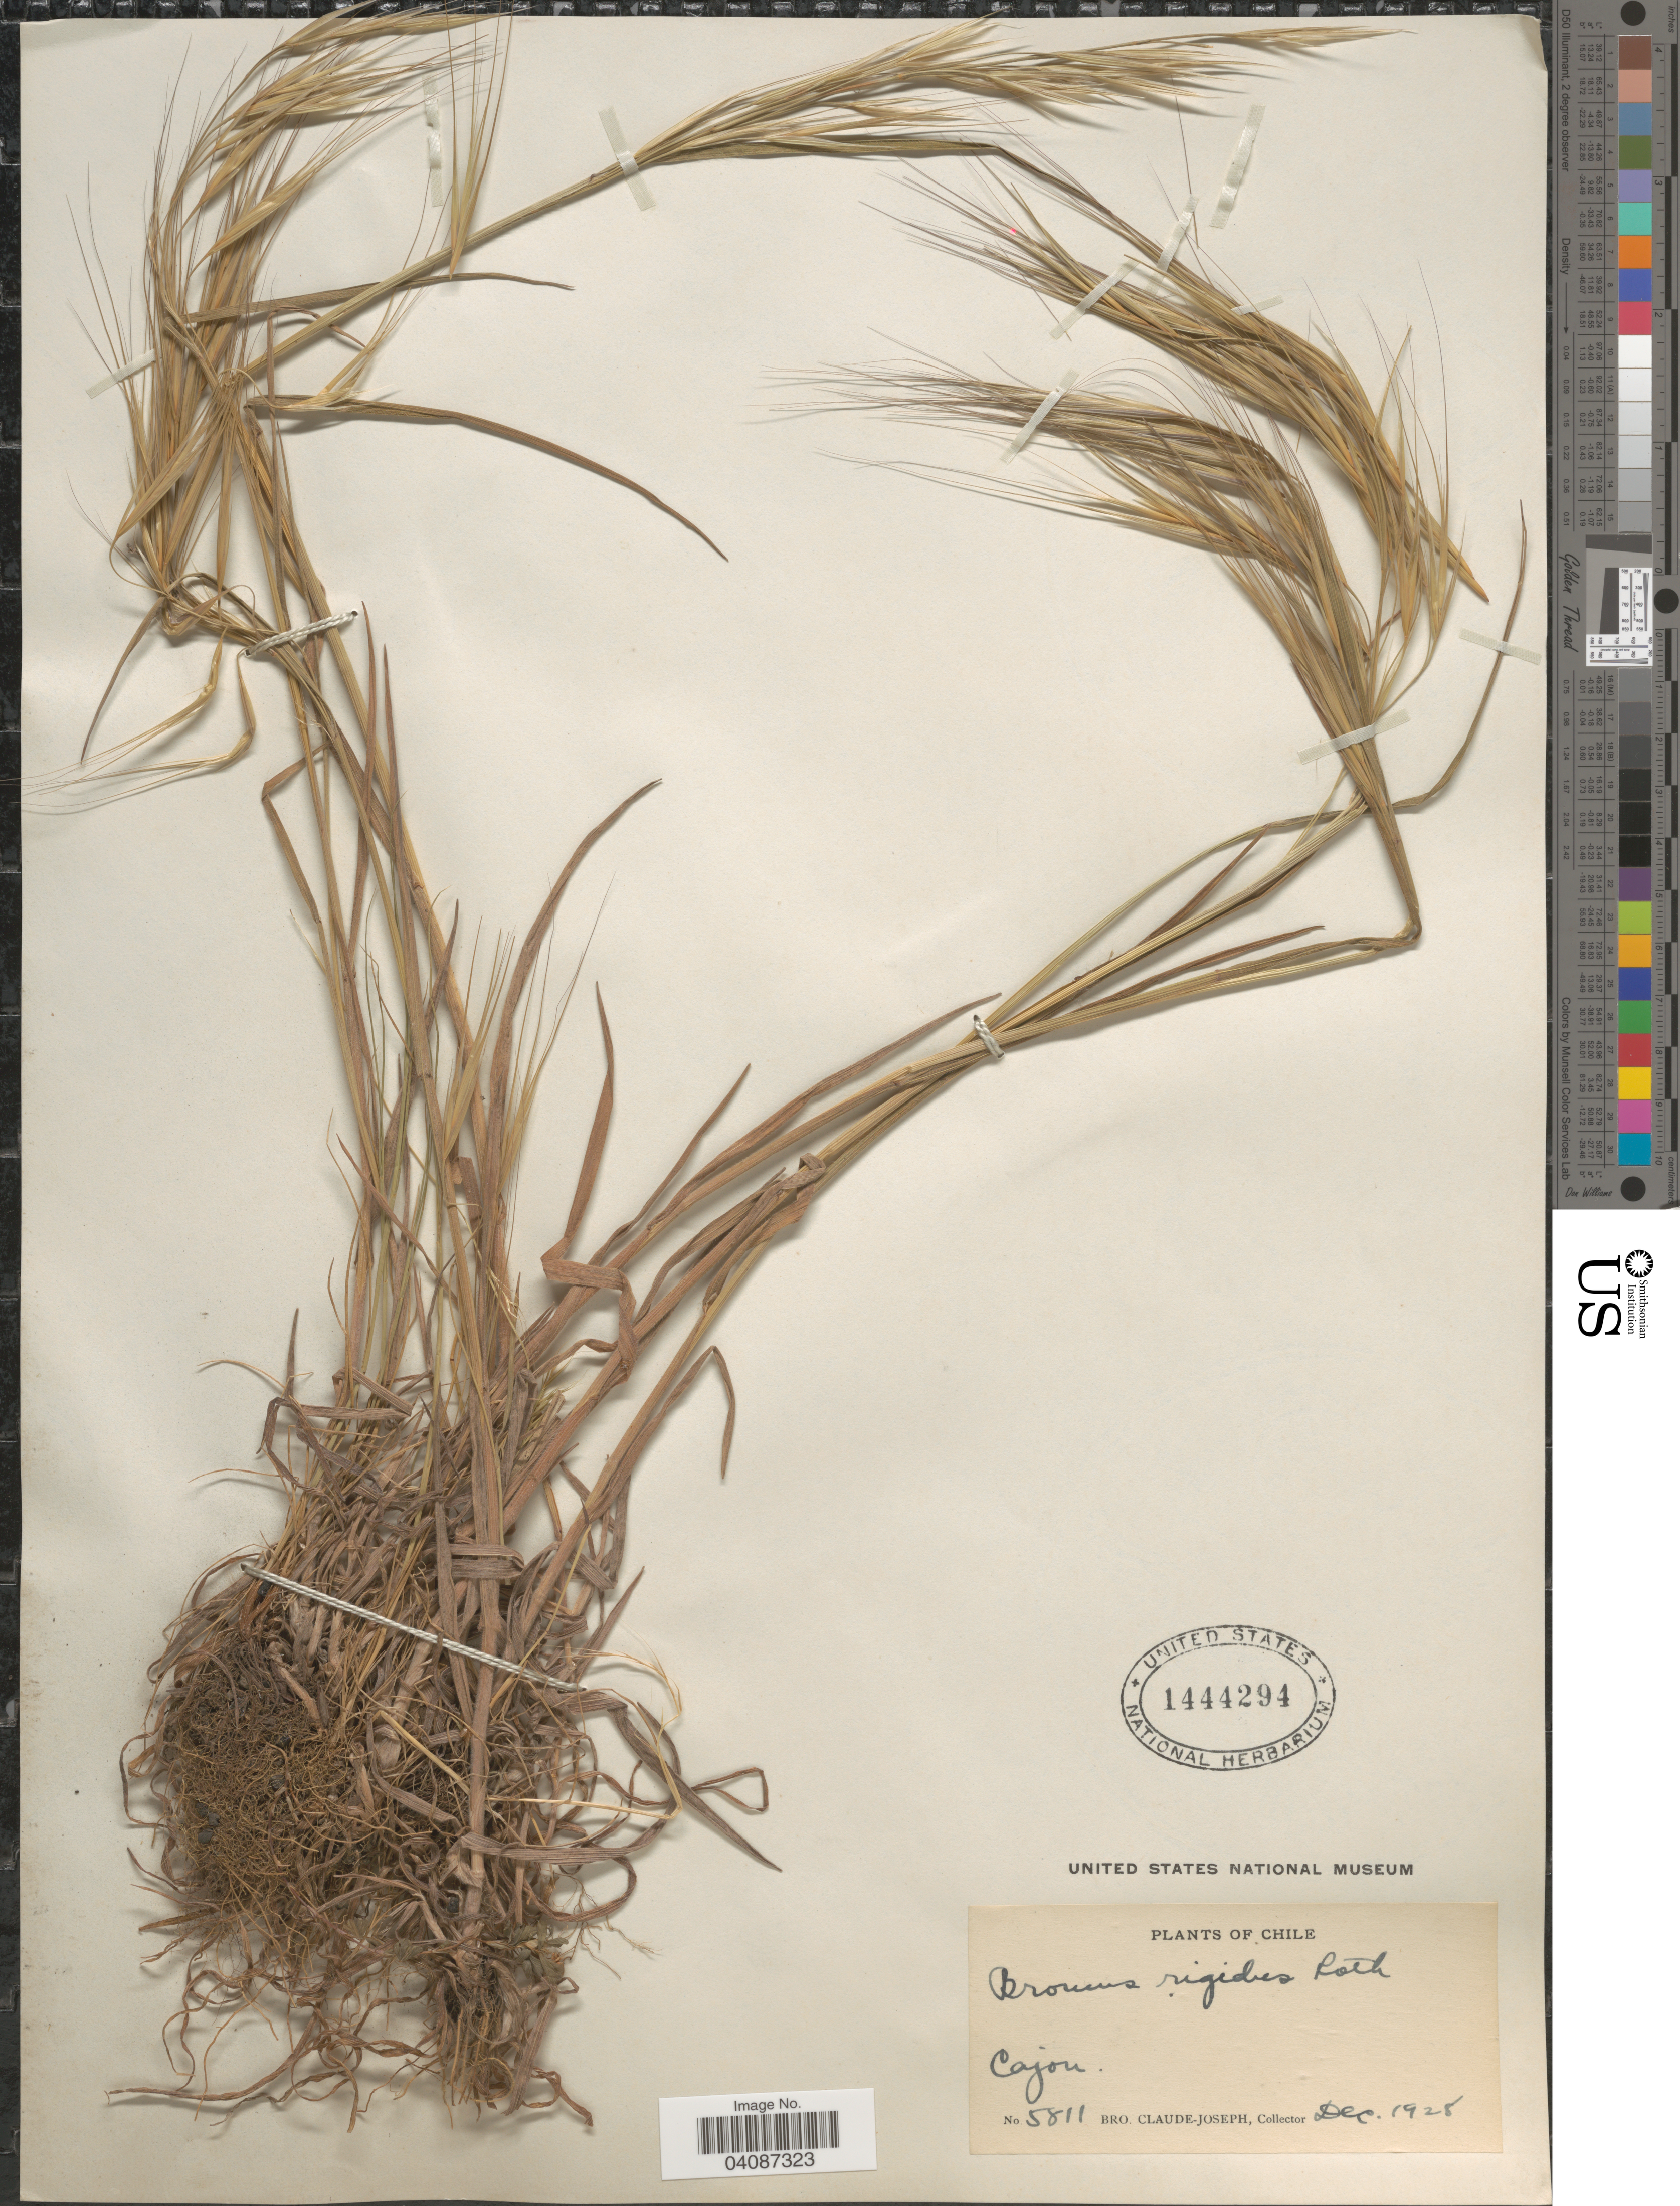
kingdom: Plantae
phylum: Tracheophyta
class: Liliopsida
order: Poales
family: Poaceae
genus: Bromus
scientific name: Bromus rigidus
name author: Roth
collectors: Bro. Claude-Joseph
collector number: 5811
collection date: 1928-12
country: Chile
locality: Cajon.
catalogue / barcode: US 1444294